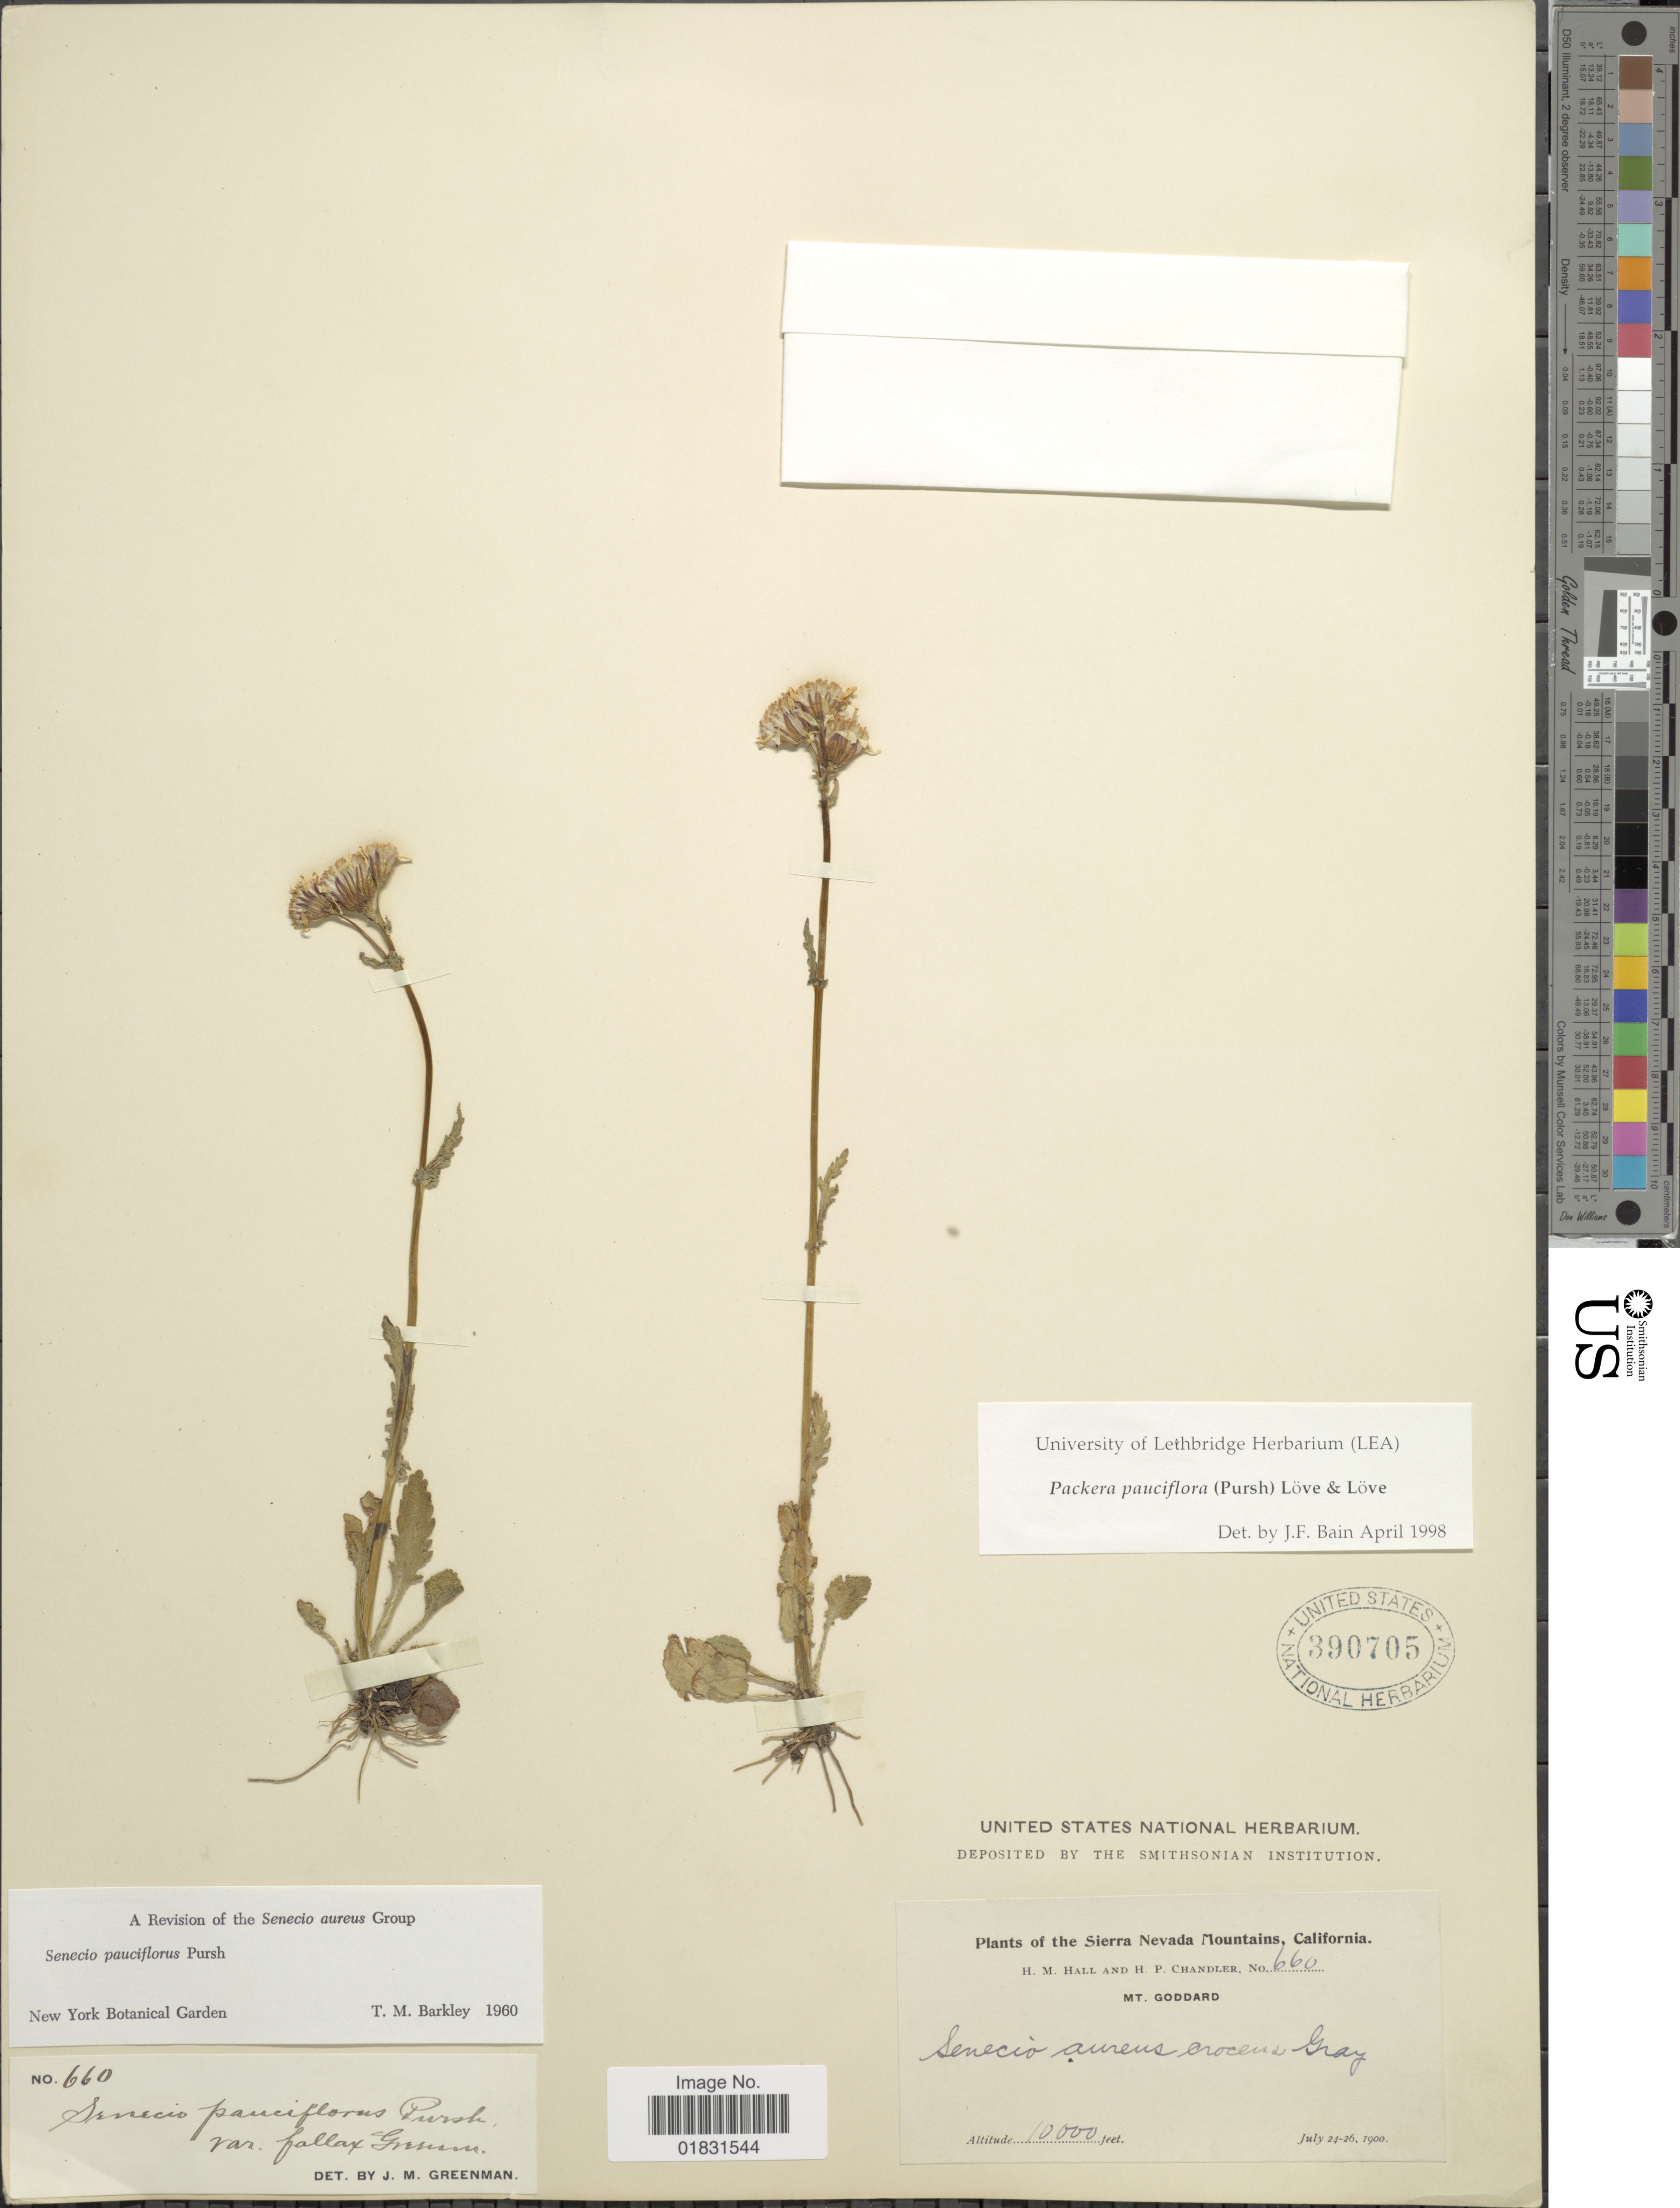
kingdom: Plantae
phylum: Tracheophyta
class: Magnoliopsida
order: Asterales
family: Asteraceae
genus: Packera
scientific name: Packera pauciflora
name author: (Pursh) W.A. Weber & Á. Löve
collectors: H. M. Hall & H. Chandler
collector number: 660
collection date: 1900-07-24/1900-07-26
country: United States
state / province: California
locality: The Sierra Nevada Mountains, Mt Goddard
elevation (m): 305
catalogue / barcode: US 390705